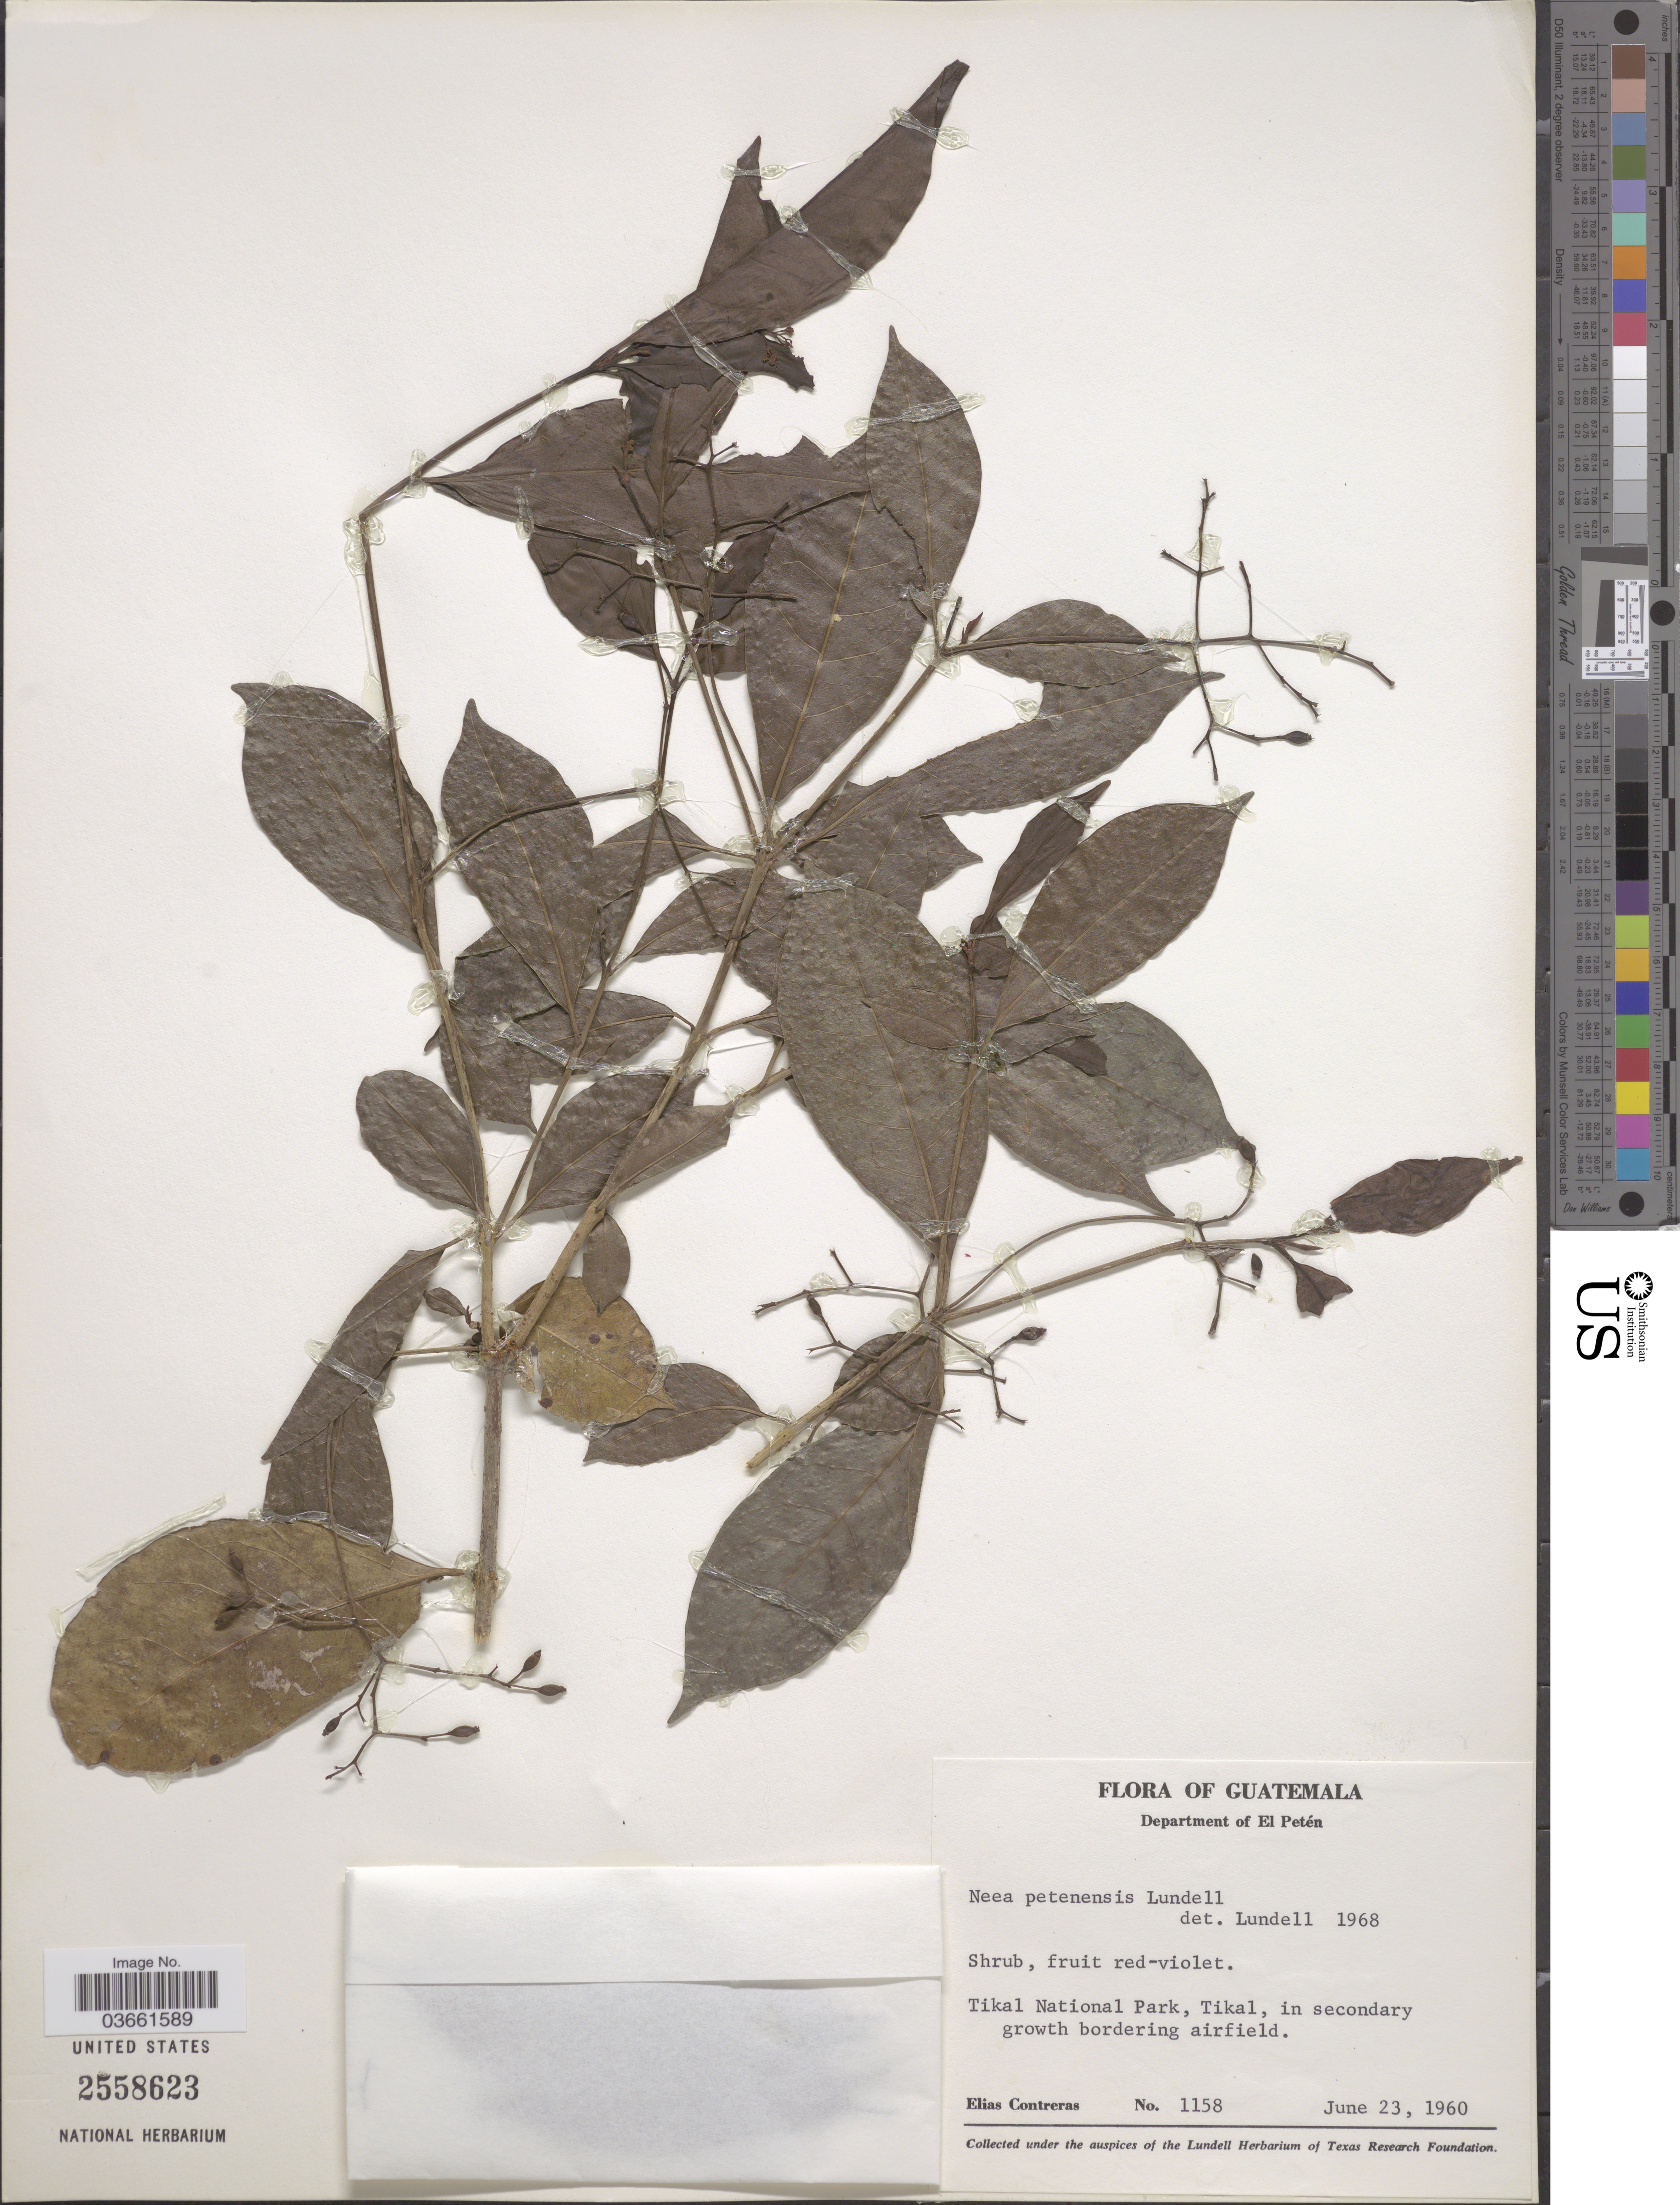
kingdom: Plantae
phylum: Tracheophyta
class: Magnoliopsida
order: Caryophyllales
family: Nyctaginaceae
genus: Neea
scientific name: Neea petenensis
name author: Lundell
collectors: E. Contreras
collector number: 1158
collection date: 1960-06-23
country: Guatemala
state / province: El Petén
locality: Department of El Petén. Tikal National Park, Tikal, in secondary growth bordering airfield.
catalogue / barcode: US 2558623